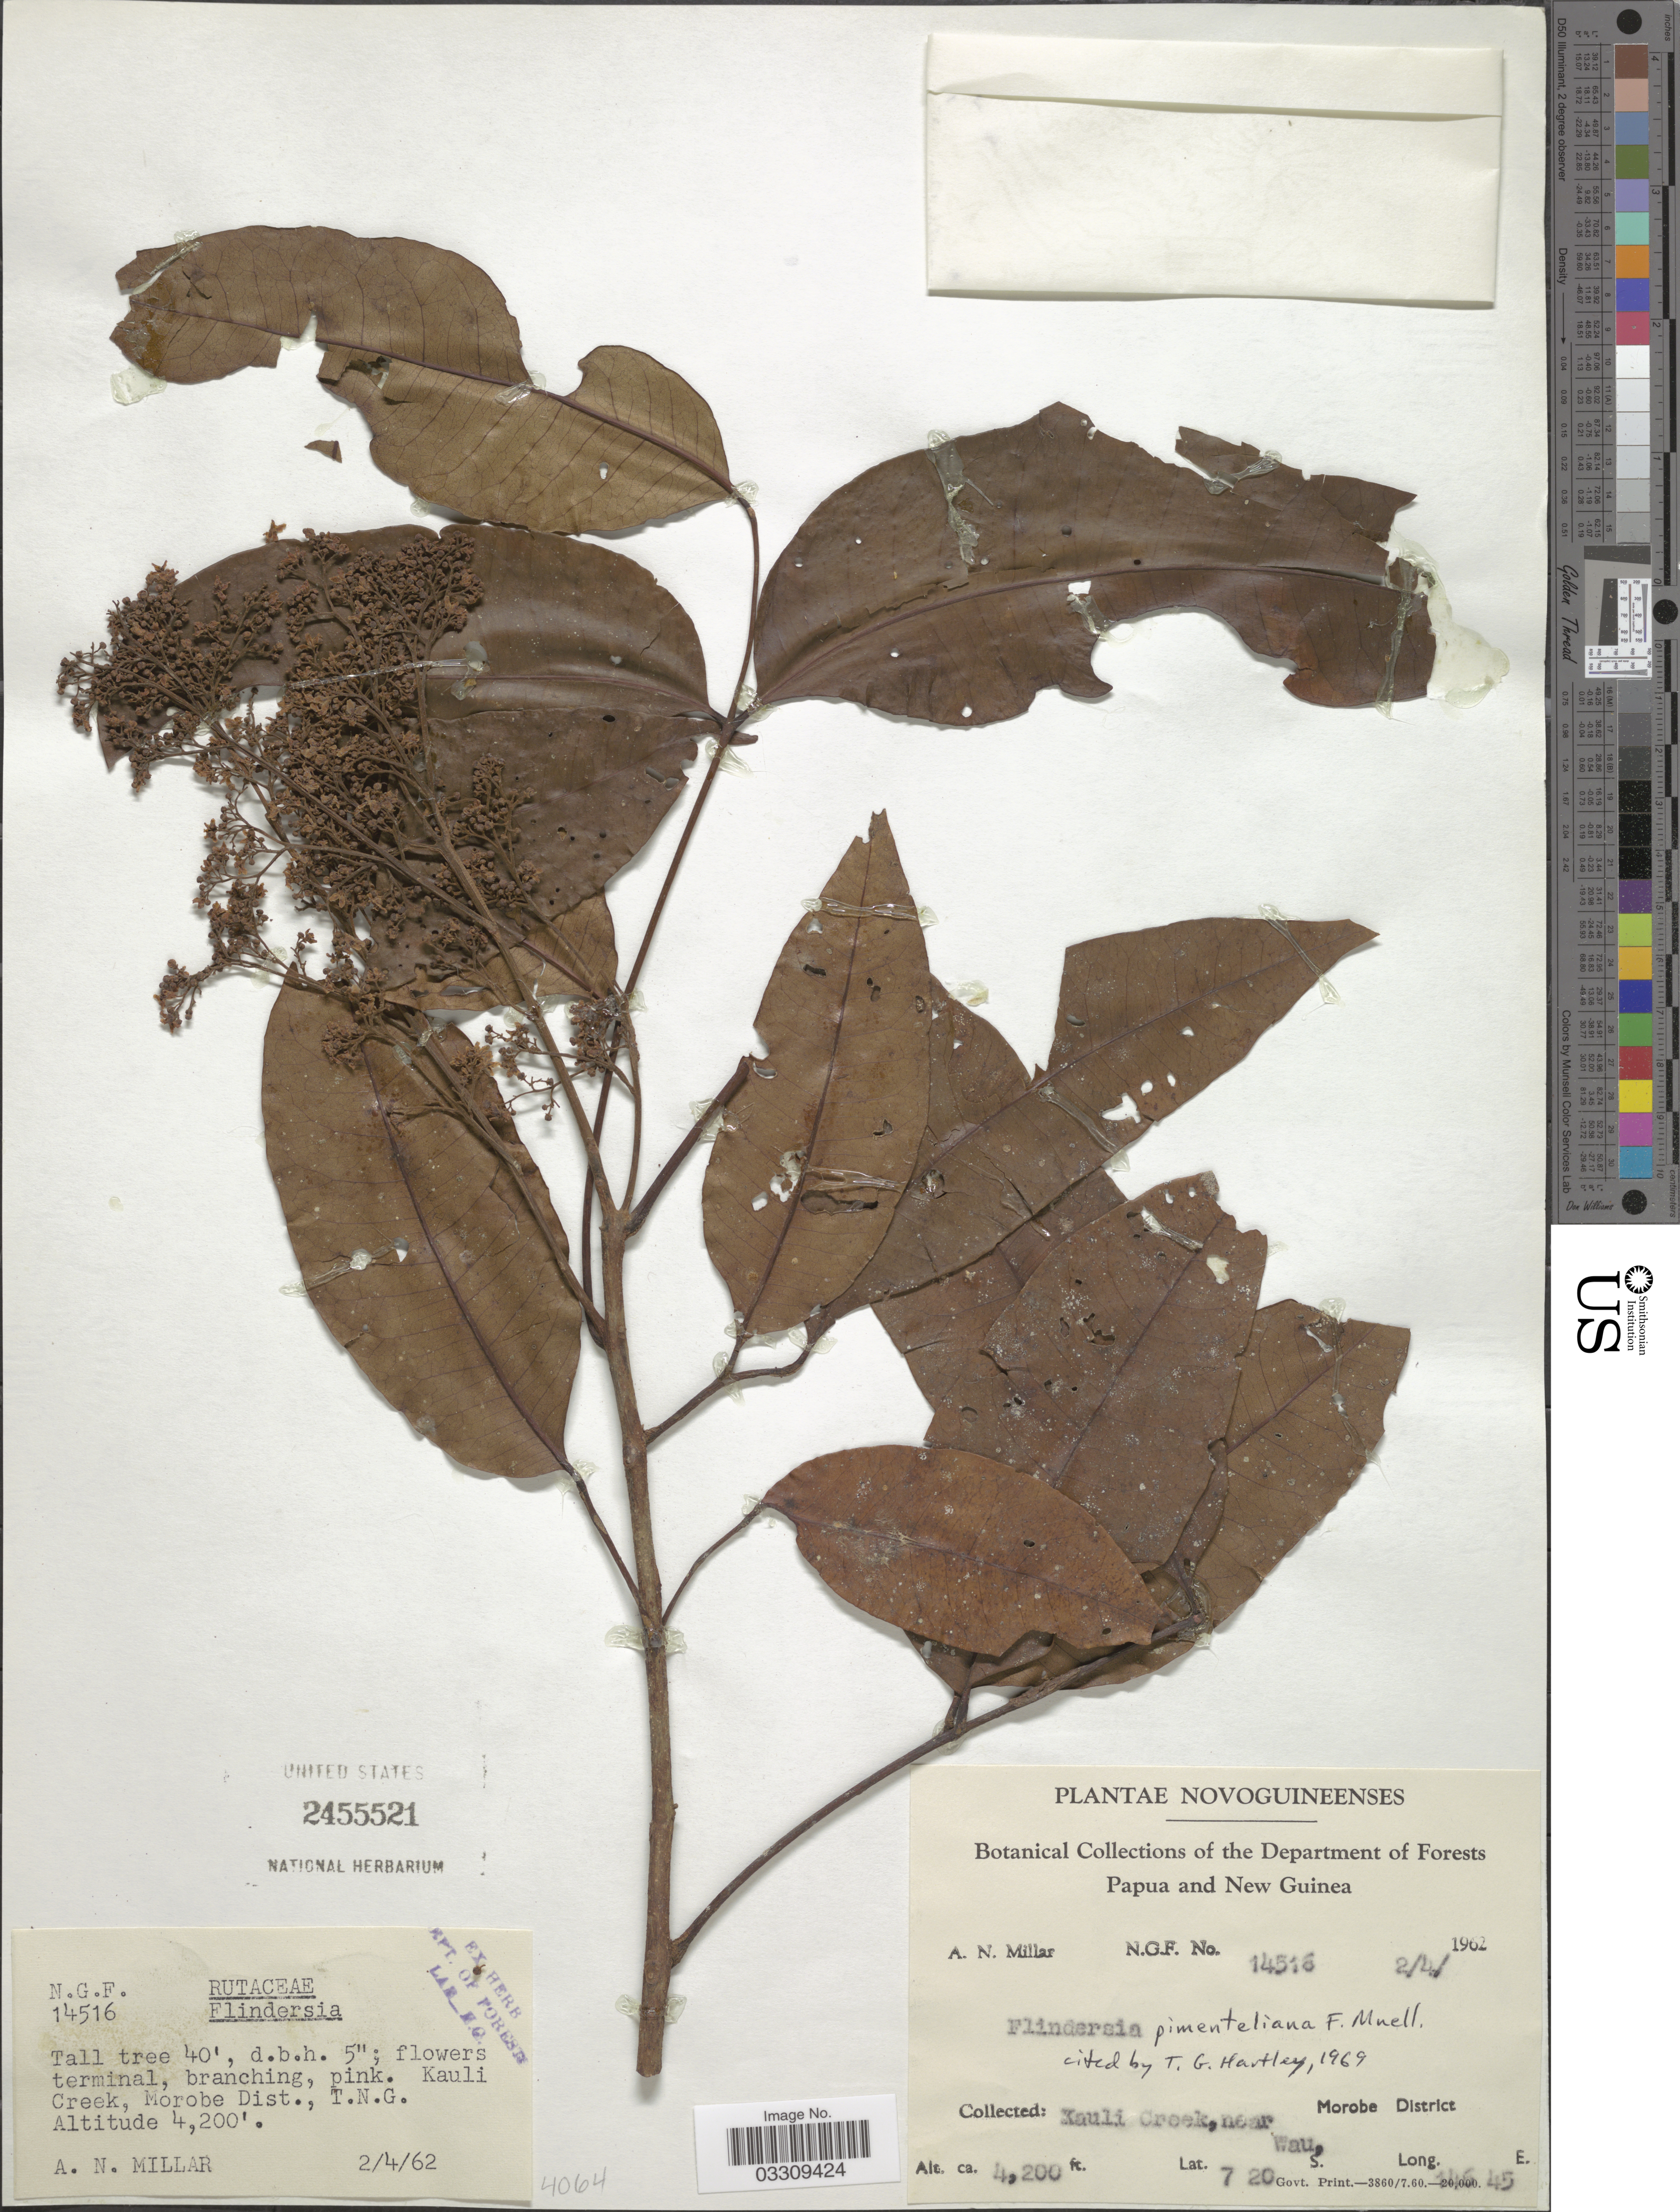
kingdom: Plantae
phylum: Tracheophyta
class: Magnoliopsida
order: Sapindales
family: Rutaceae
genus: Flindersia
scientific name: Flindersia pimenteliana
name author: F. Muell.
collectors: A. Millar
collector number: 14516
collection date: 1962-04-02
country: Papua New Guinea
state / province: Morobe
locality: Papua and New Guinea. Kauli Creek, near Wau, Morobe District. T.N.G.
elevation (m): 1280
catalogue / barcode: US 2455521